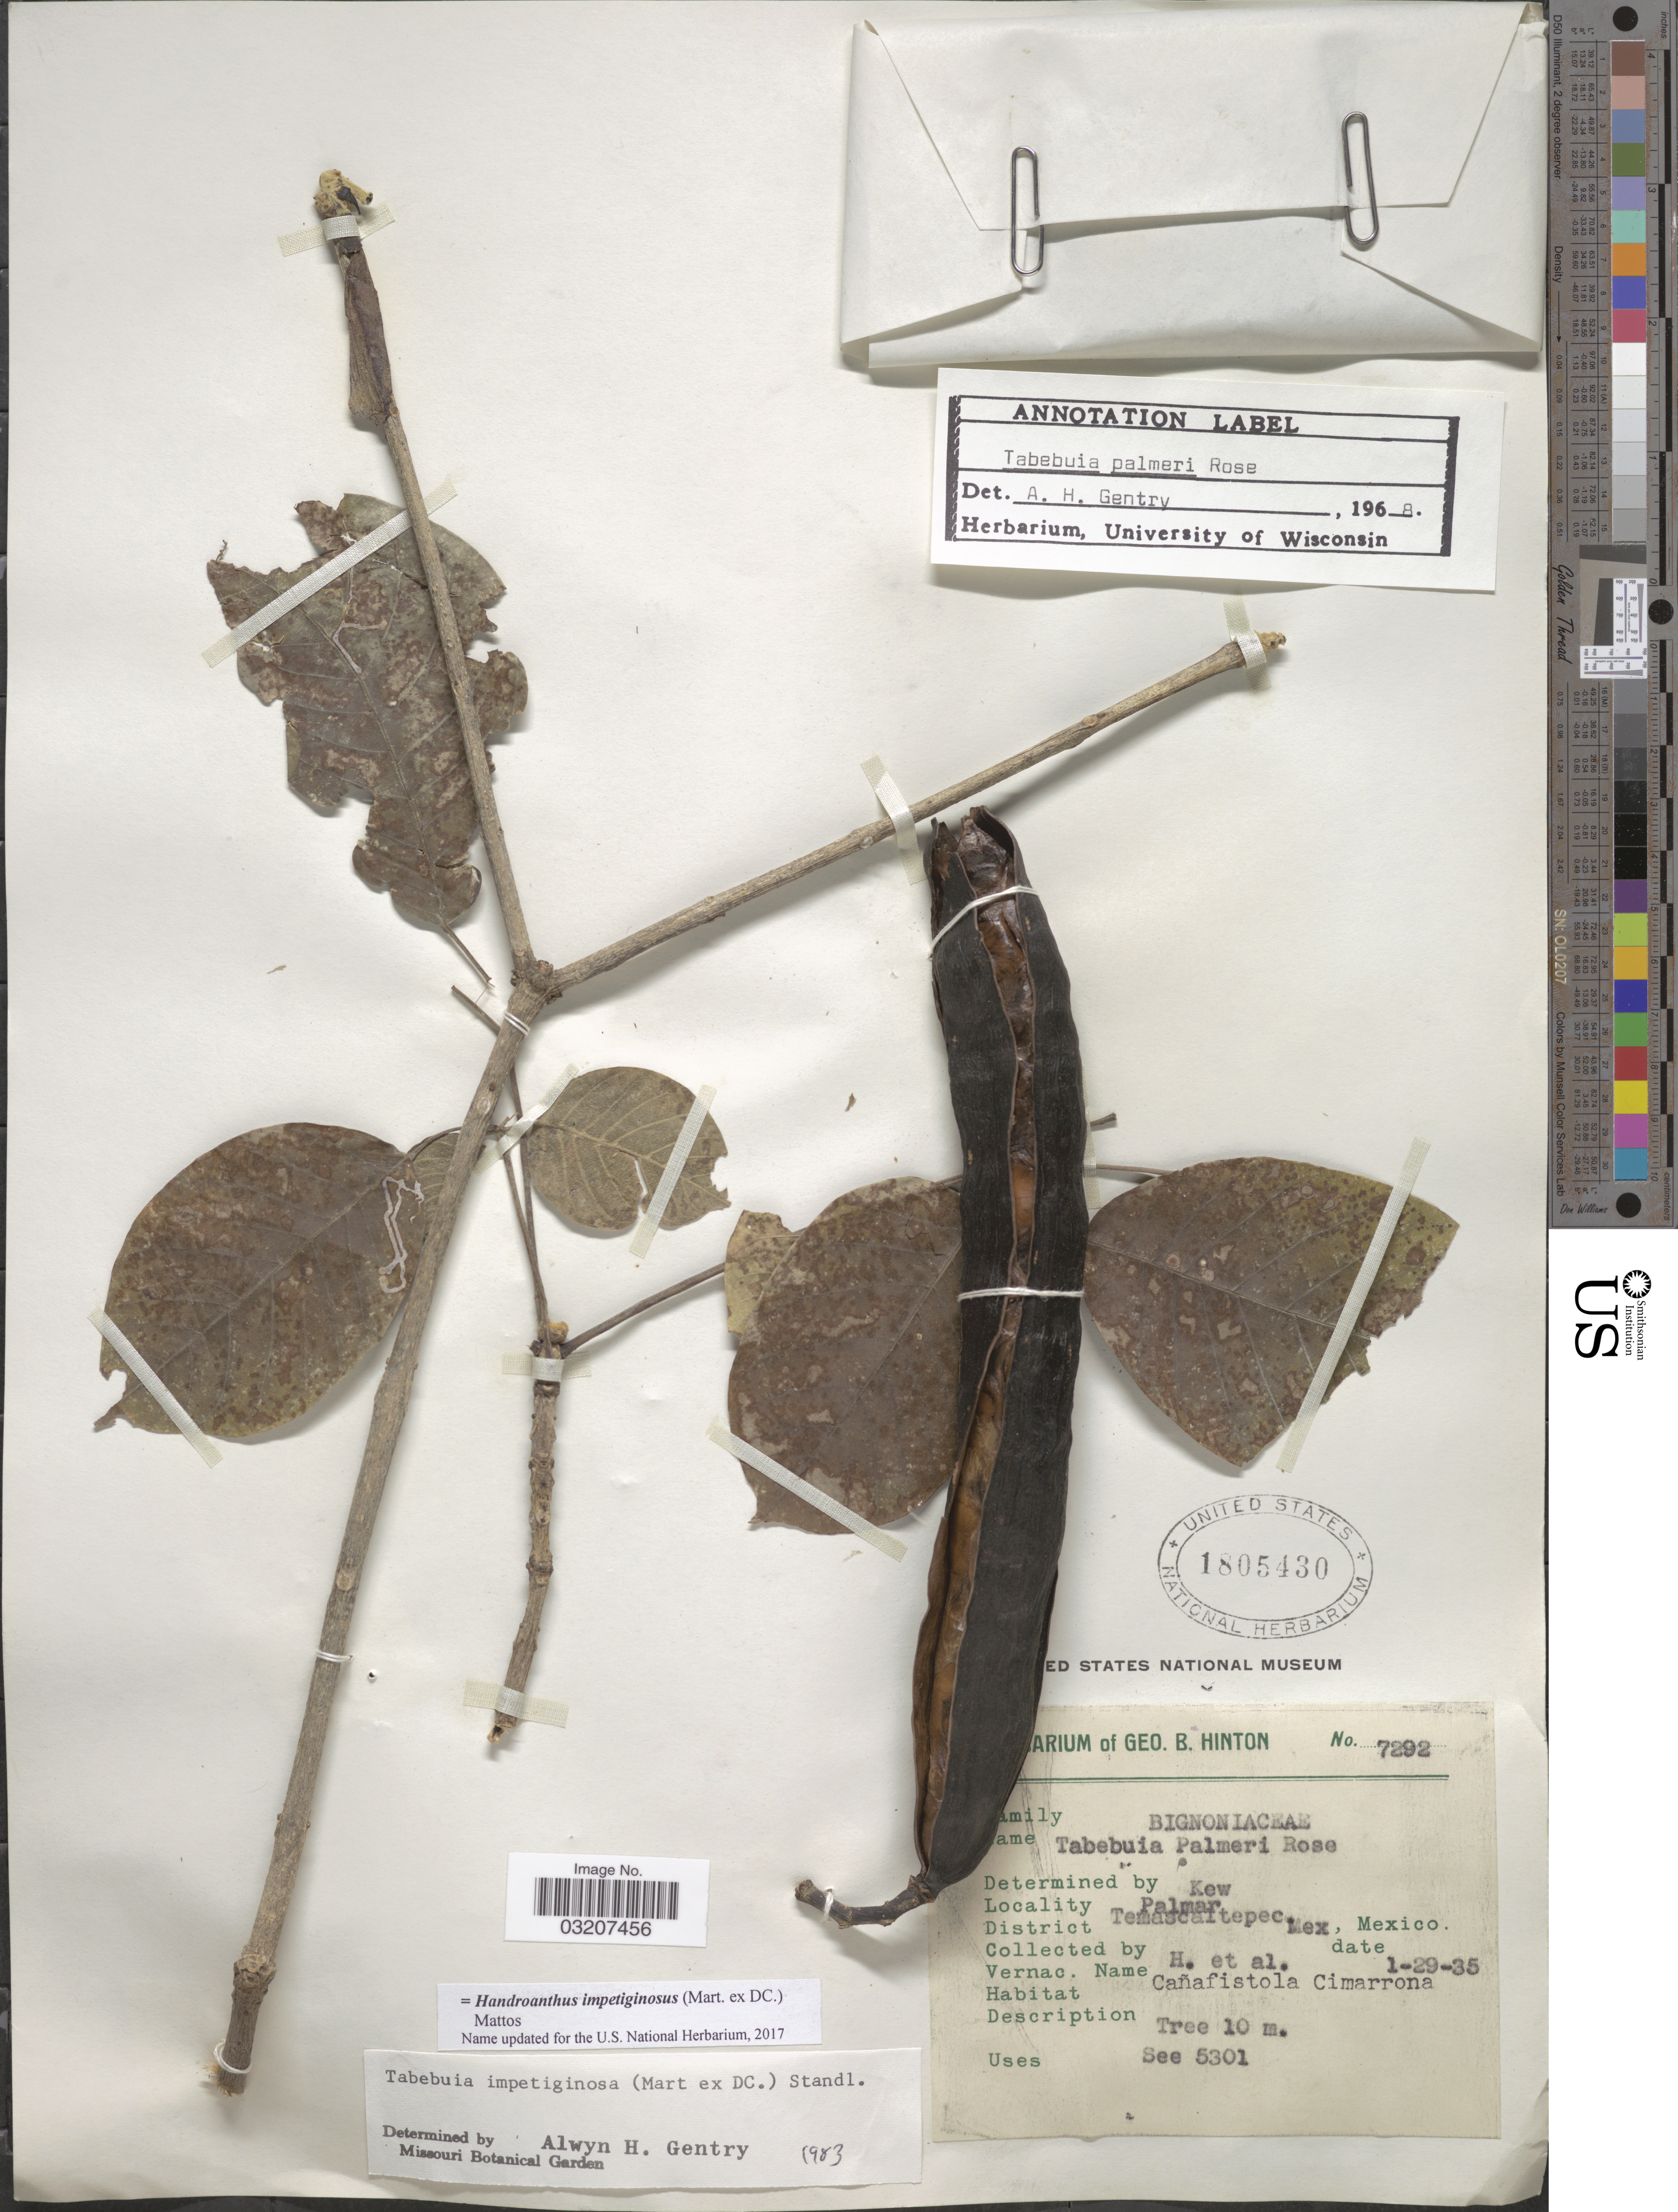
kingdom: Plantae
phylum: Tracheophyta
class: Magnoliopsida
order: Lamiales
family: Bignoniaceae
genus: Handroanthus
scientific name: Handroanthus impetiginosus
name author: (Mart. ex DC.) Mattos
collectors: G. B. Hinton & et al.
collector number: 7292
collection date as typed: Transcribed d/m/y: 29/1/35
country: Mexico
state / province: México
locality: Palmar, District Temascaltepec.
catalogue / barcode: US 1805430